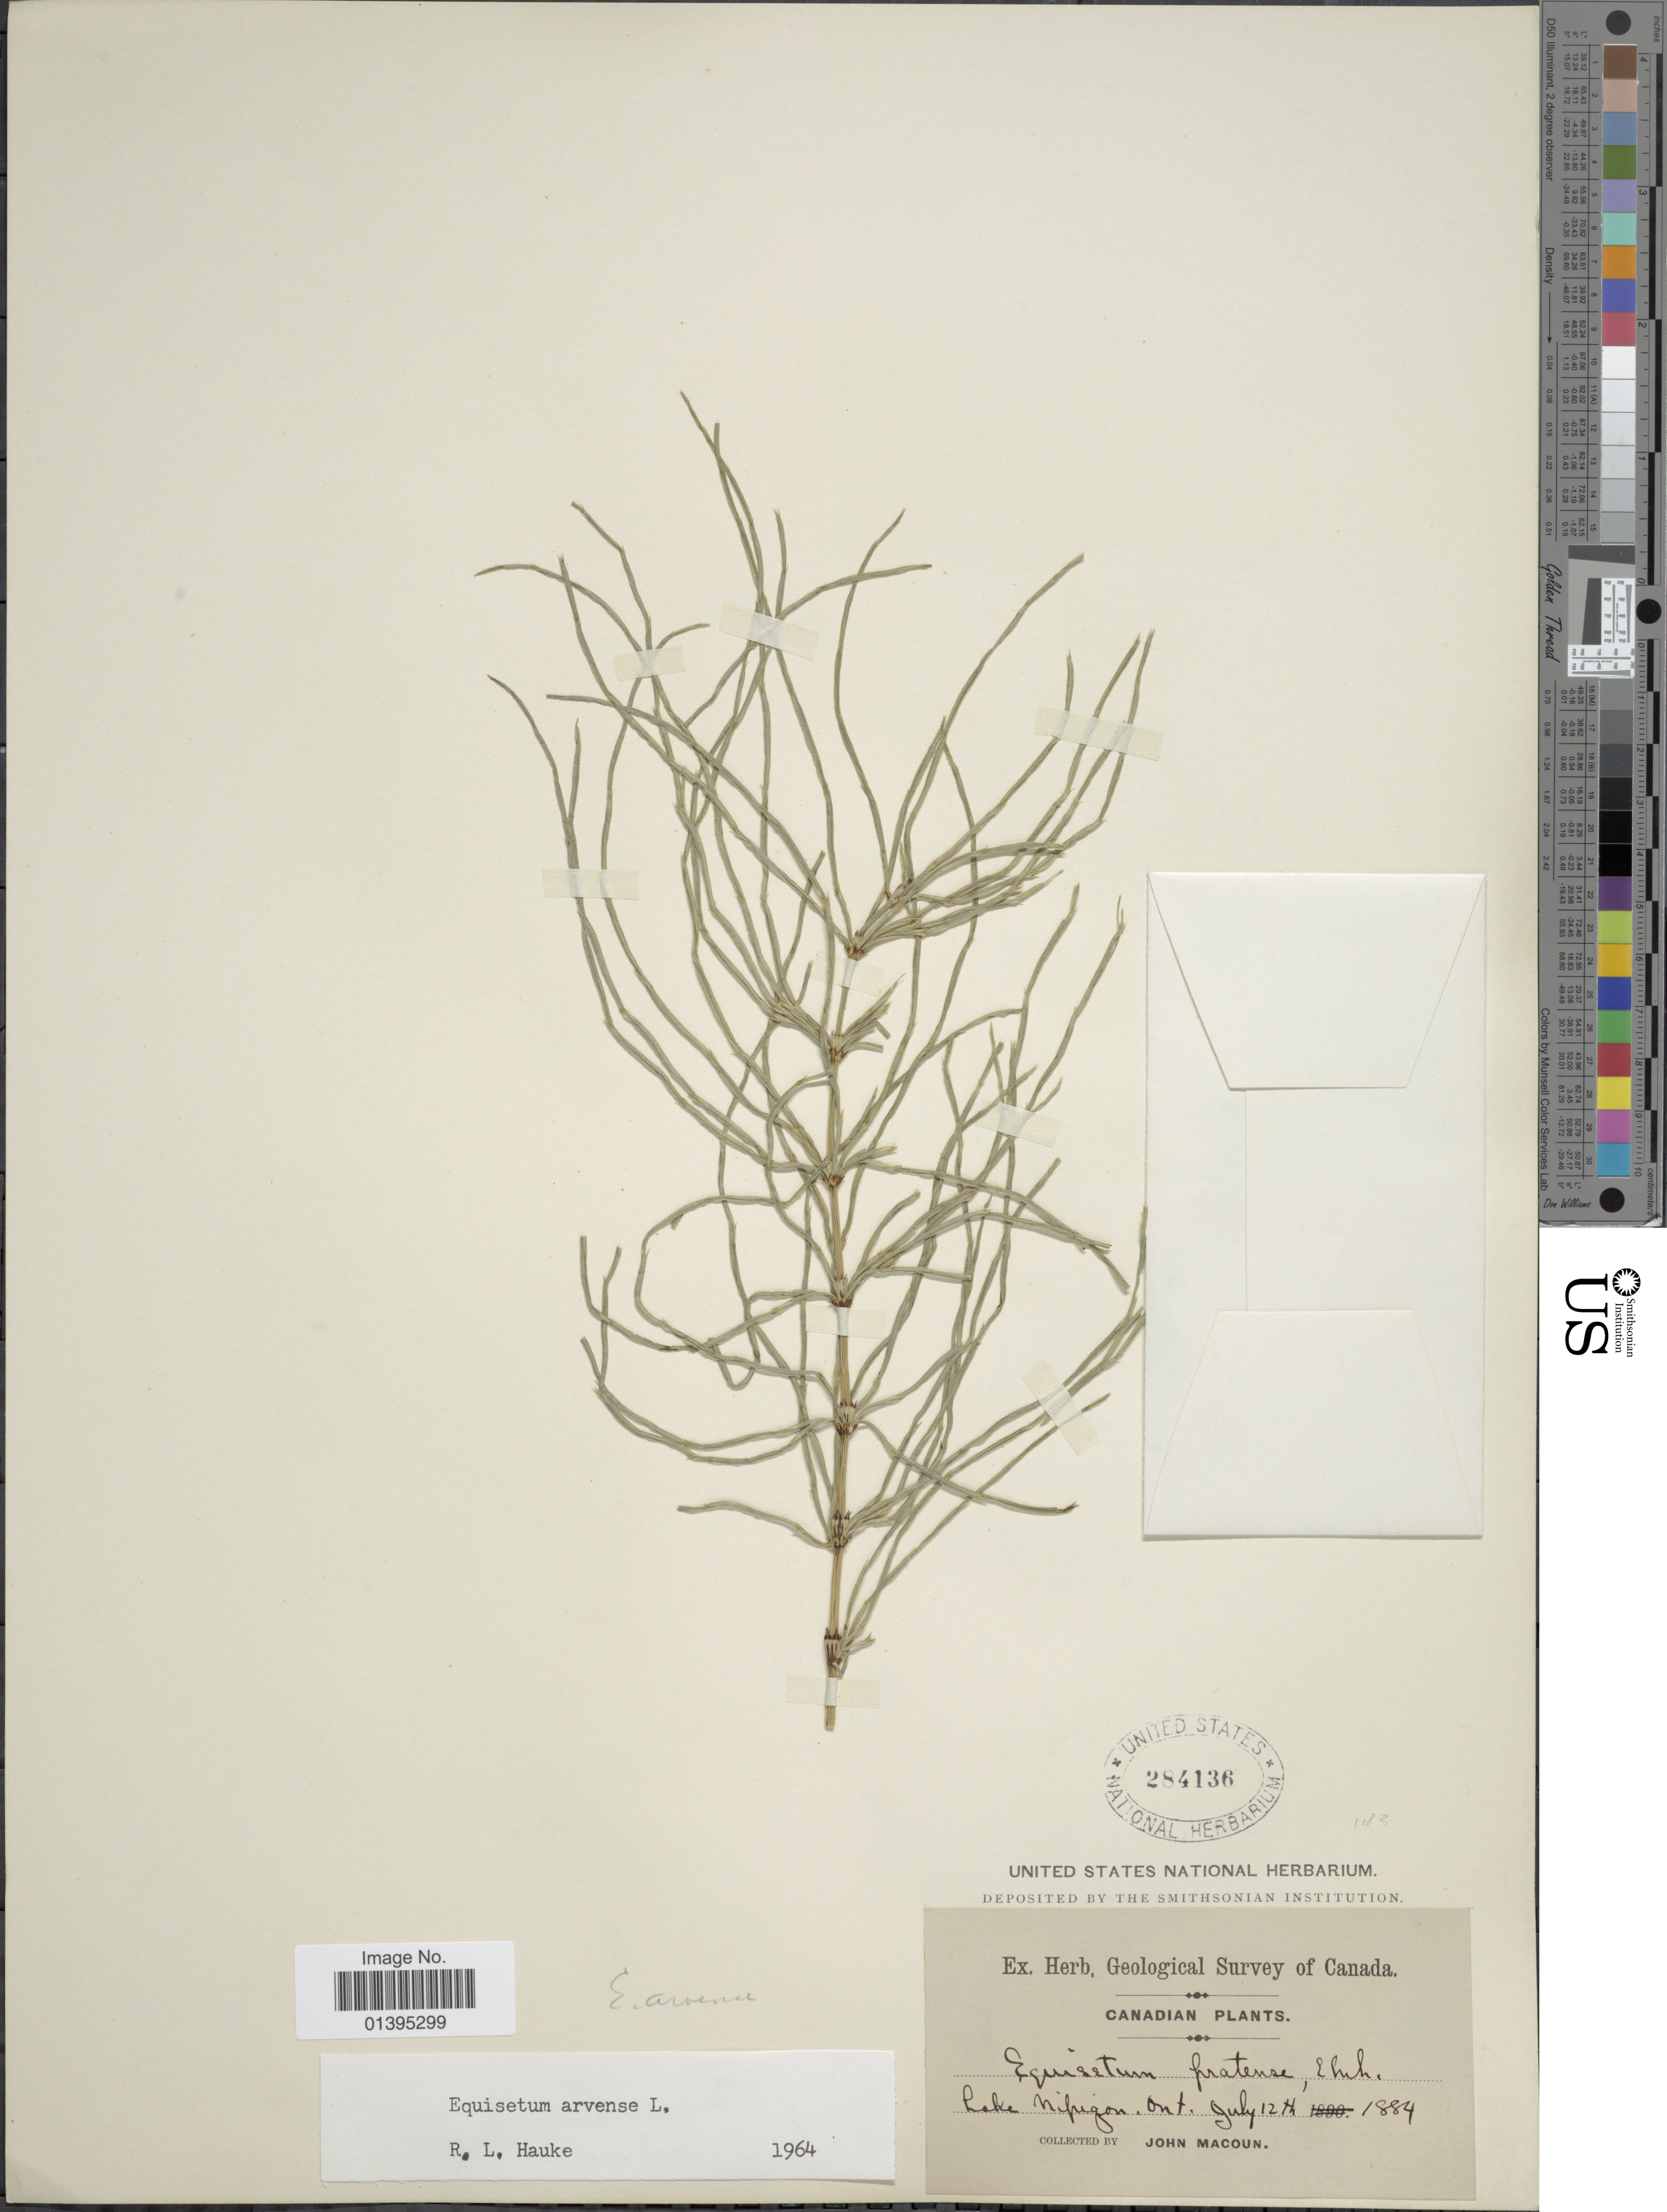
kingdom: Plantae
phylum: Tracheophyta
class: Polypodiopsida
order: Equisetales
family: Equisetaceae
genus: Equisetum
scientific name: Equisetum arvense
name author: L.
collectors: J. Macoun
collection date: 1884-07-12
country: Canada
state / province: Ontario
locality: Lake Nipigon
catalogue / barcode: US 284136